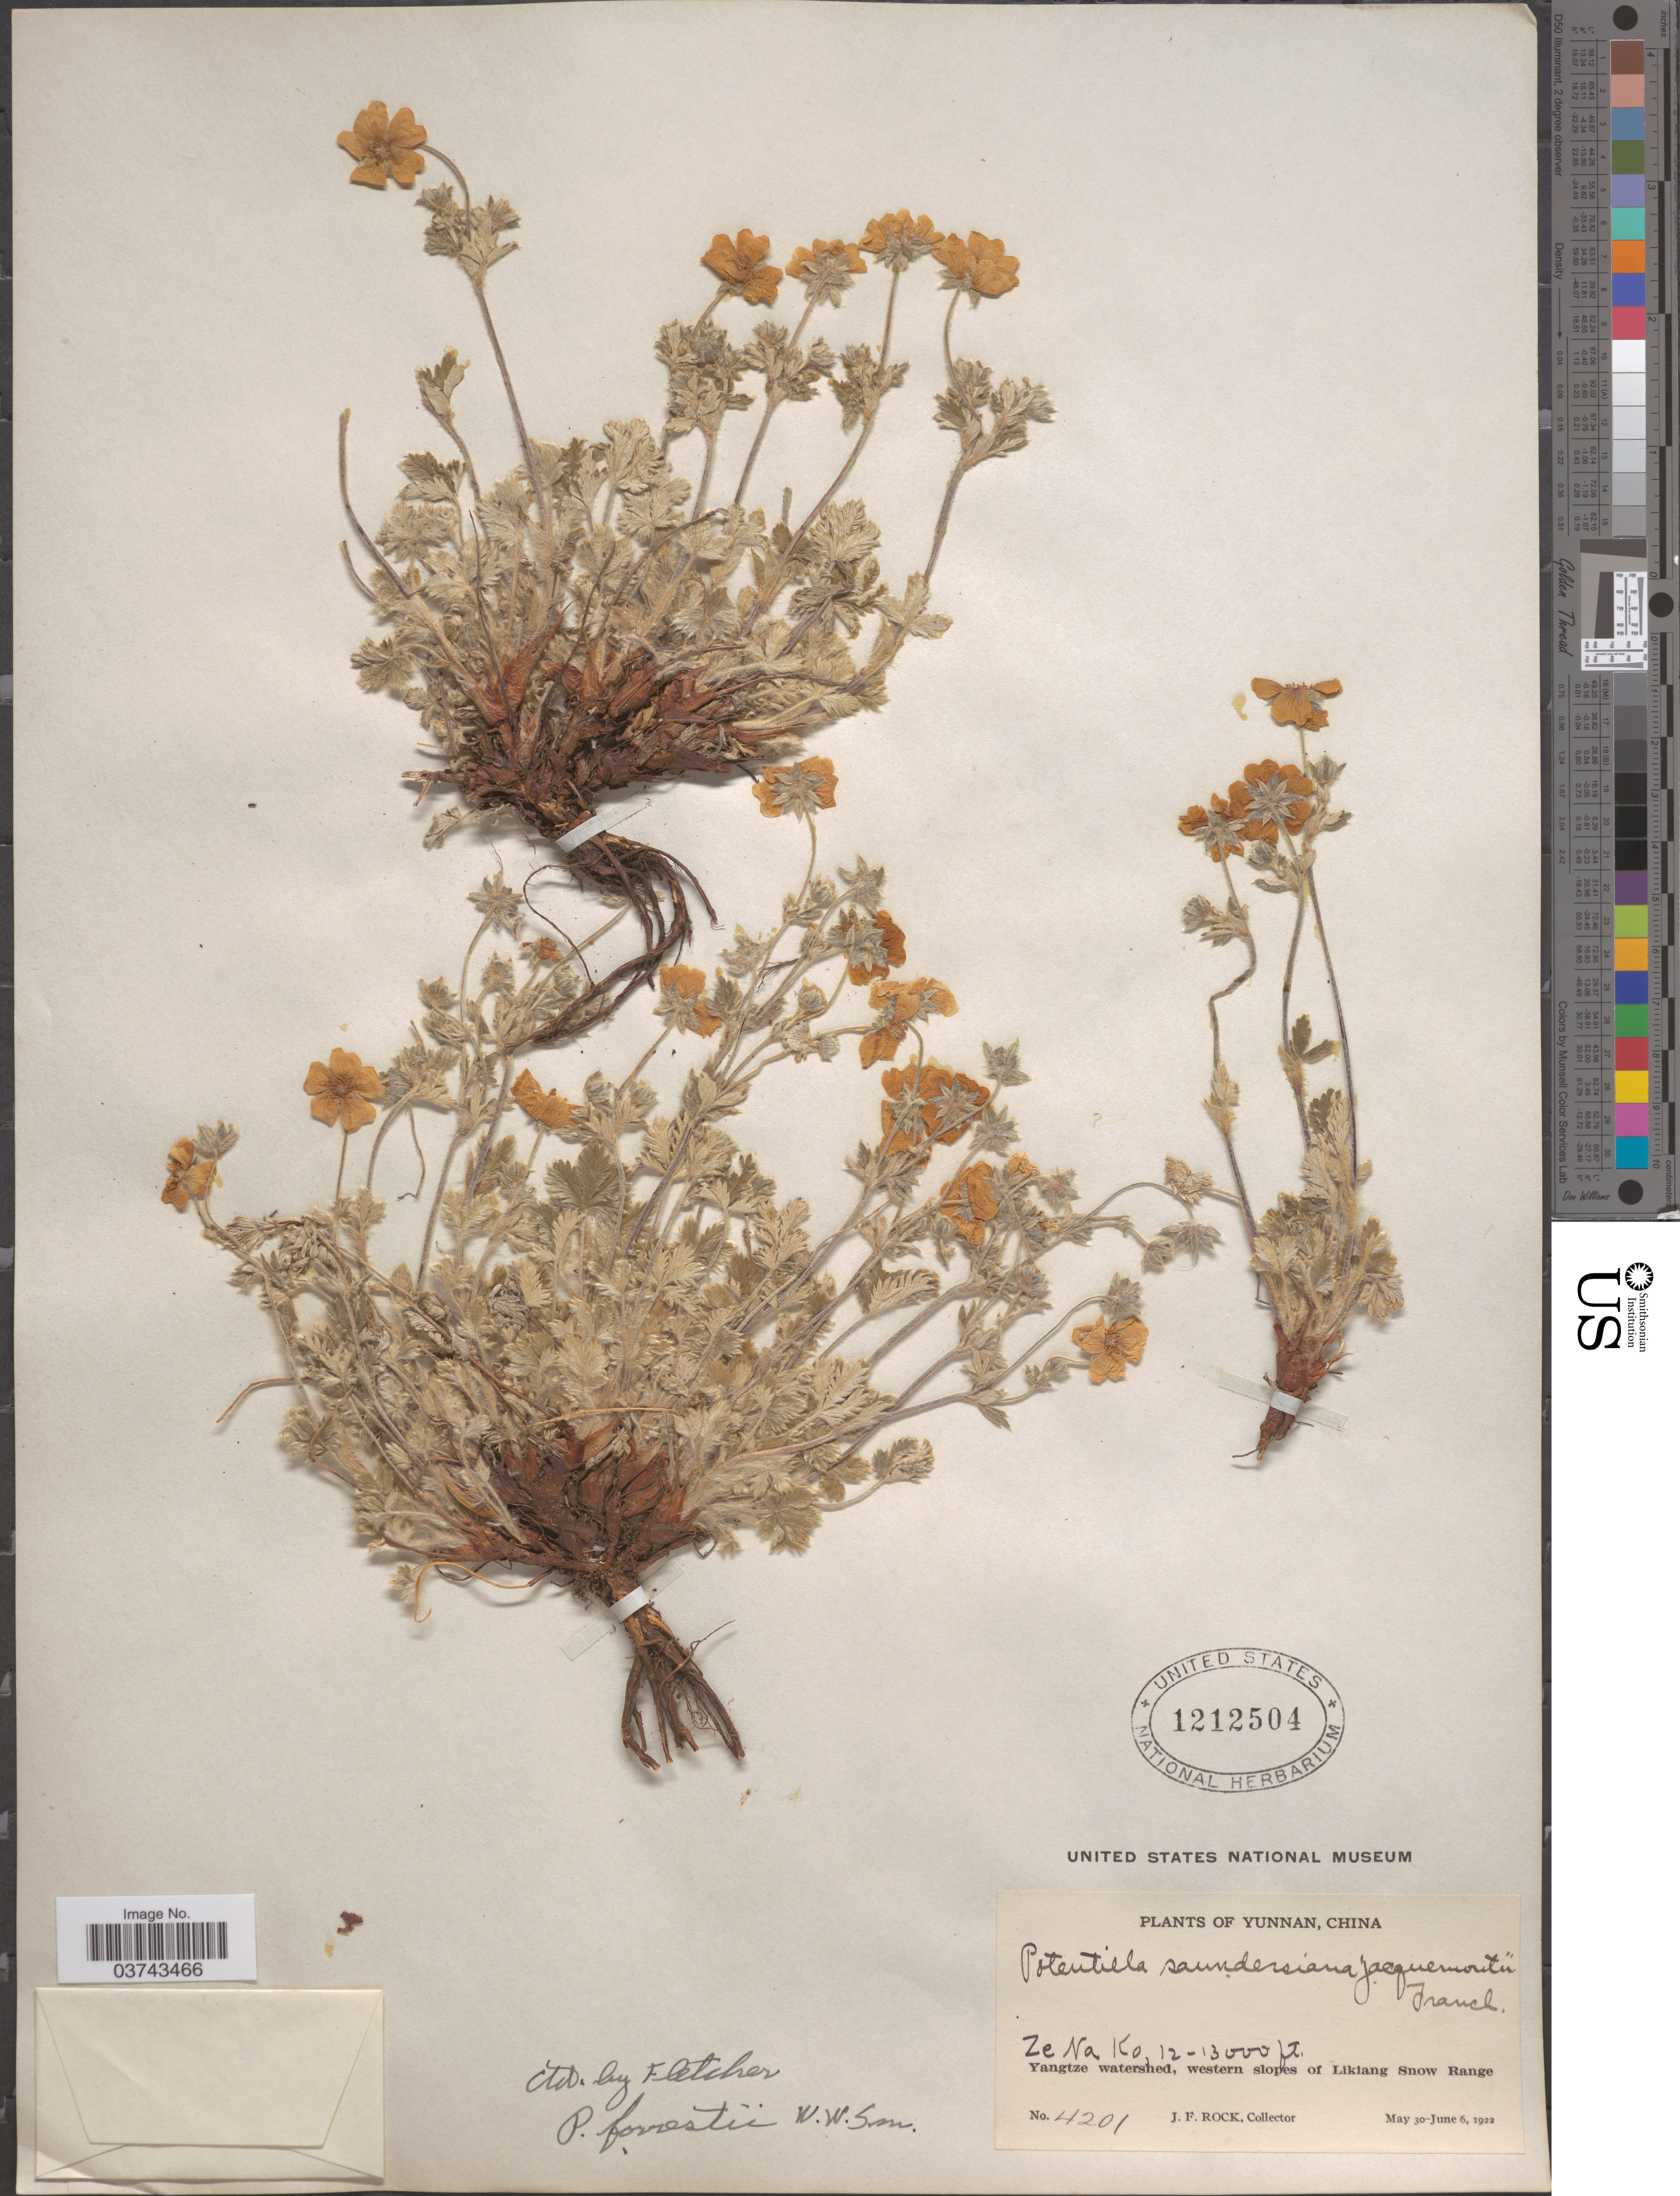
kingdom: Plantae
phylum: Tracheophyta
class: Magnoliopsida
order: Rosales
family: Rosaceae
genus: Potentilla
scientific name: Potentilla forrestii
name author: W.W. Sm.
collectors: J. Rock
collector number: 4201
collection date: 1922-05-30/1922-06-06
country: China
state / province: Yunnan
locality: Ze Na Ko. Yangtze watershed, western slopes of Likiang Snow Range.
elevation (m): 3658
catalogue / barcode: US 1212504